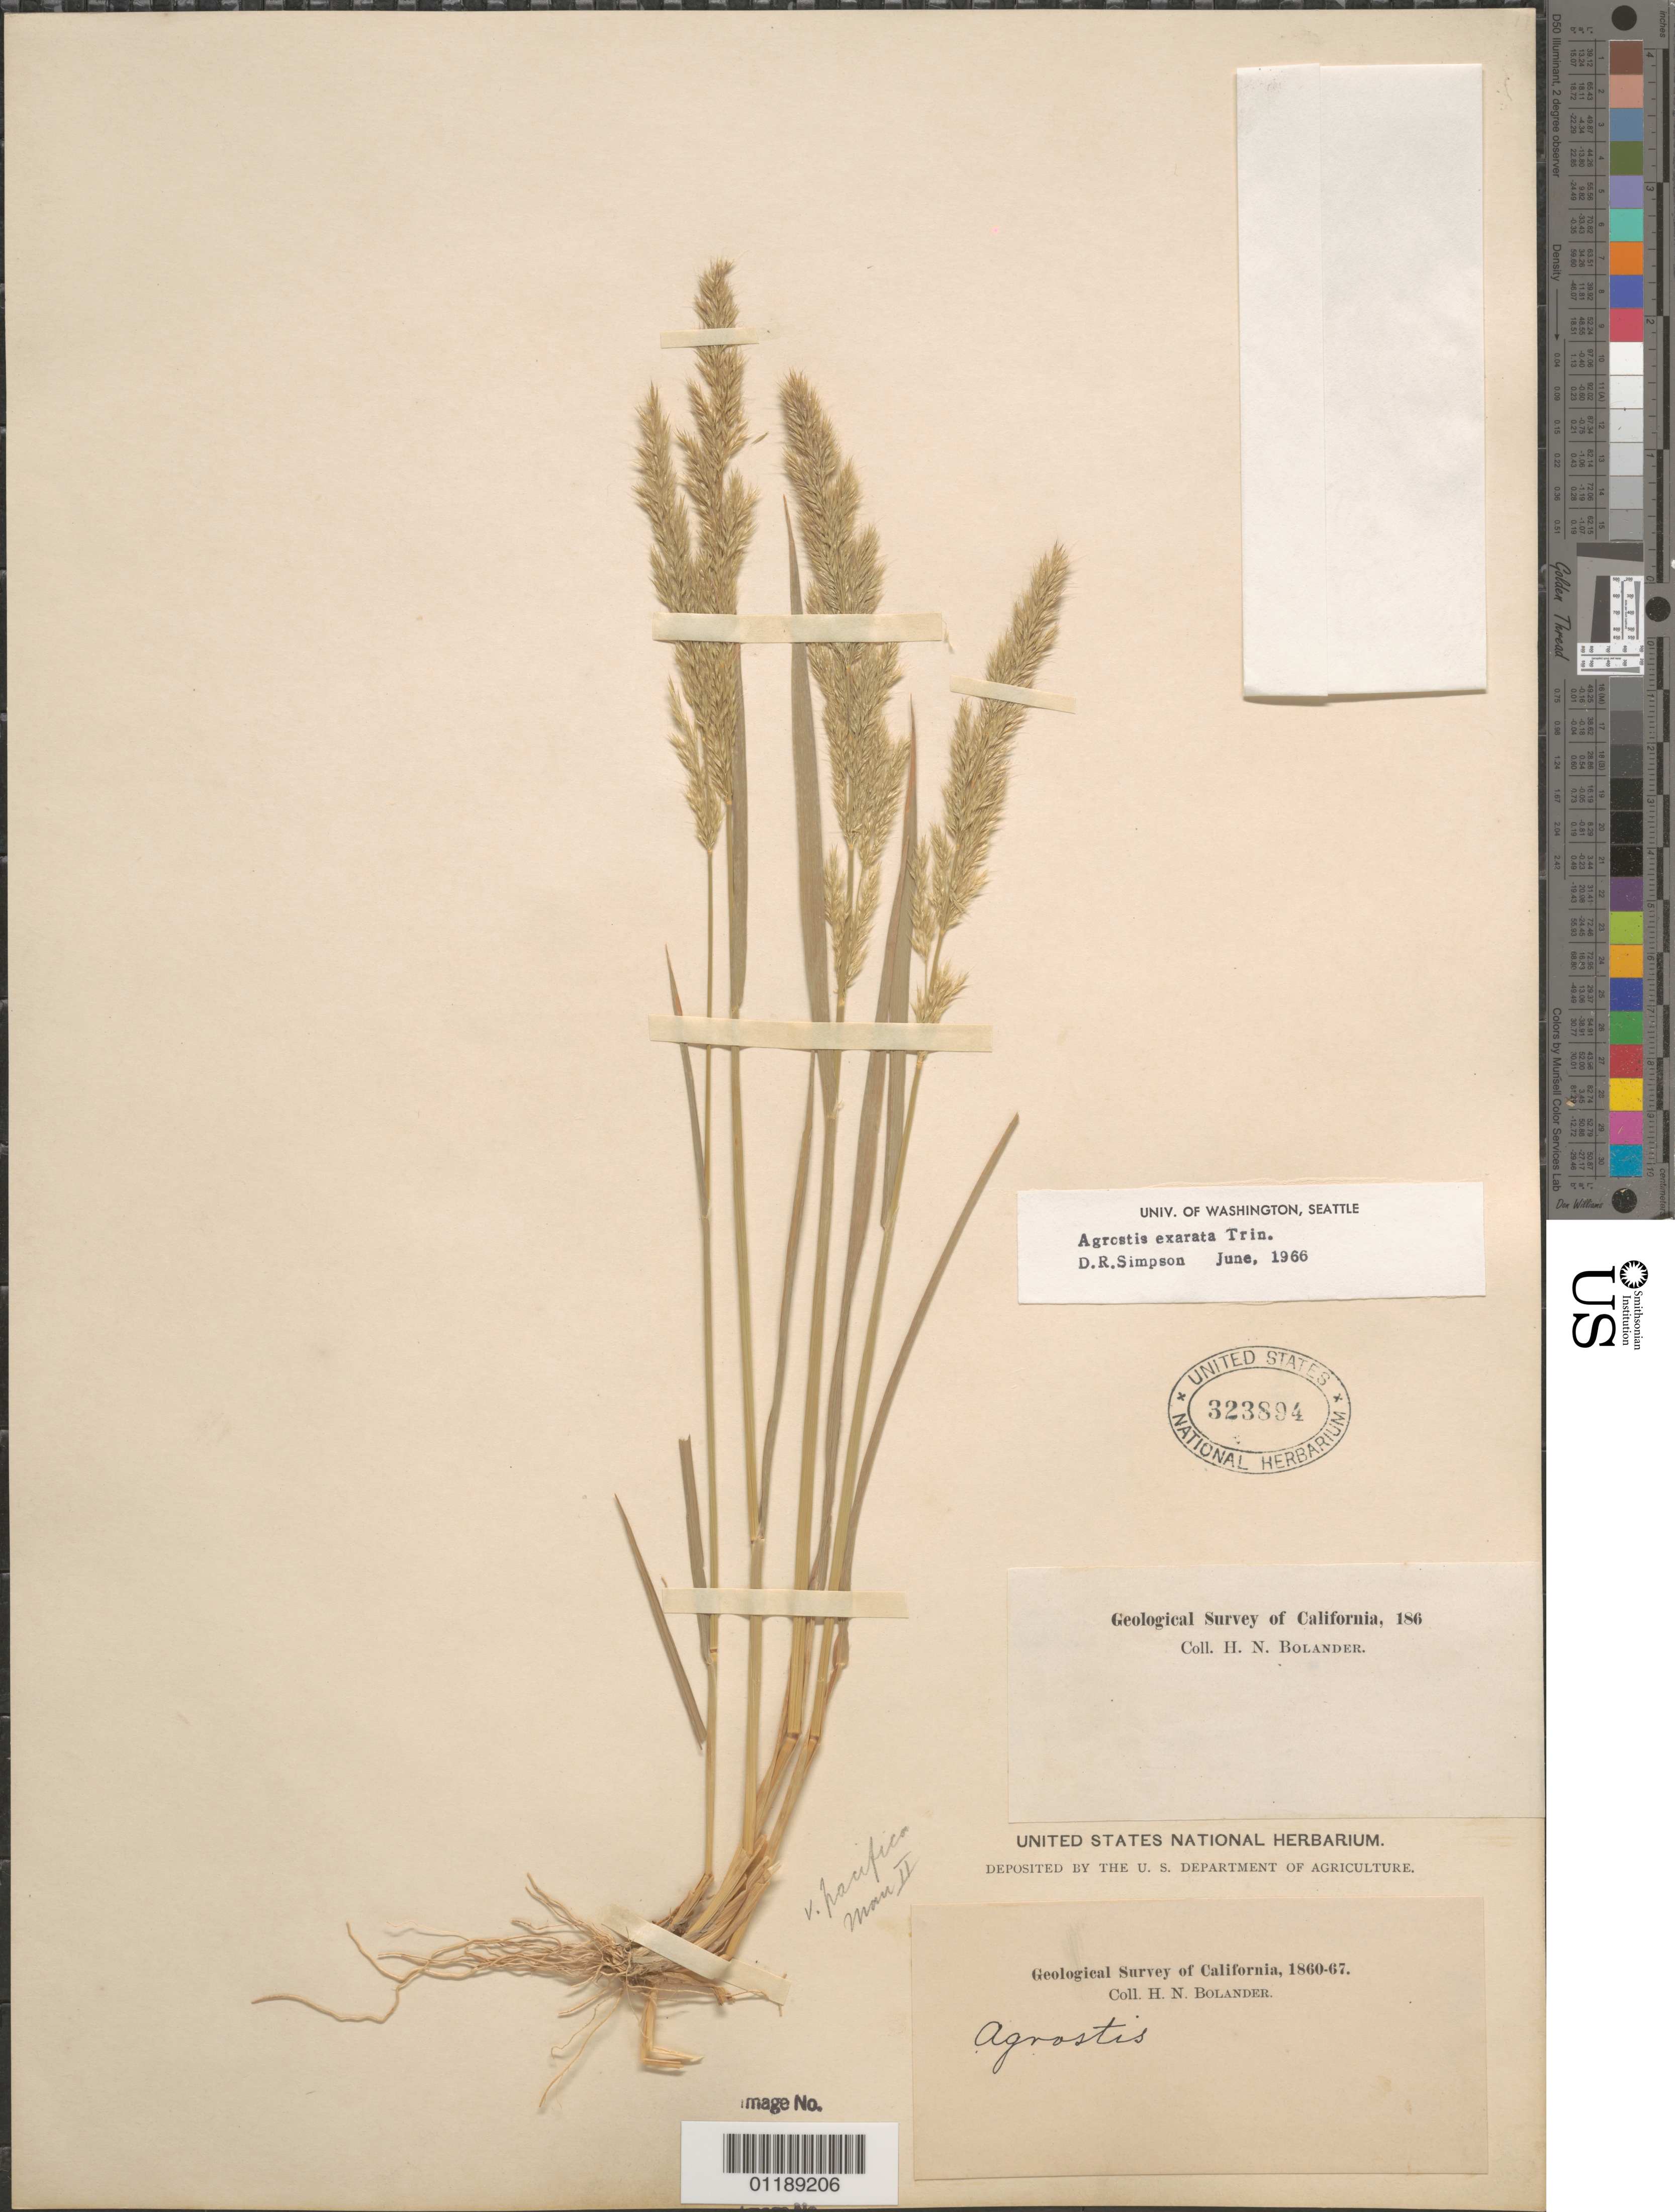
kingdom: Plantae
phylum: Tracheophyta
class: Liliopsida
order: Poales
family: Poaceae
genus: Agrostis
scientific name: Agrostis exarata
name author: Trin.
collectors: H. Bolander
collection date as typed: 1860 to -- -- 1867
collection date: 1860/1867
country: United States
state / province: California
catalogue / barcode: US 323894